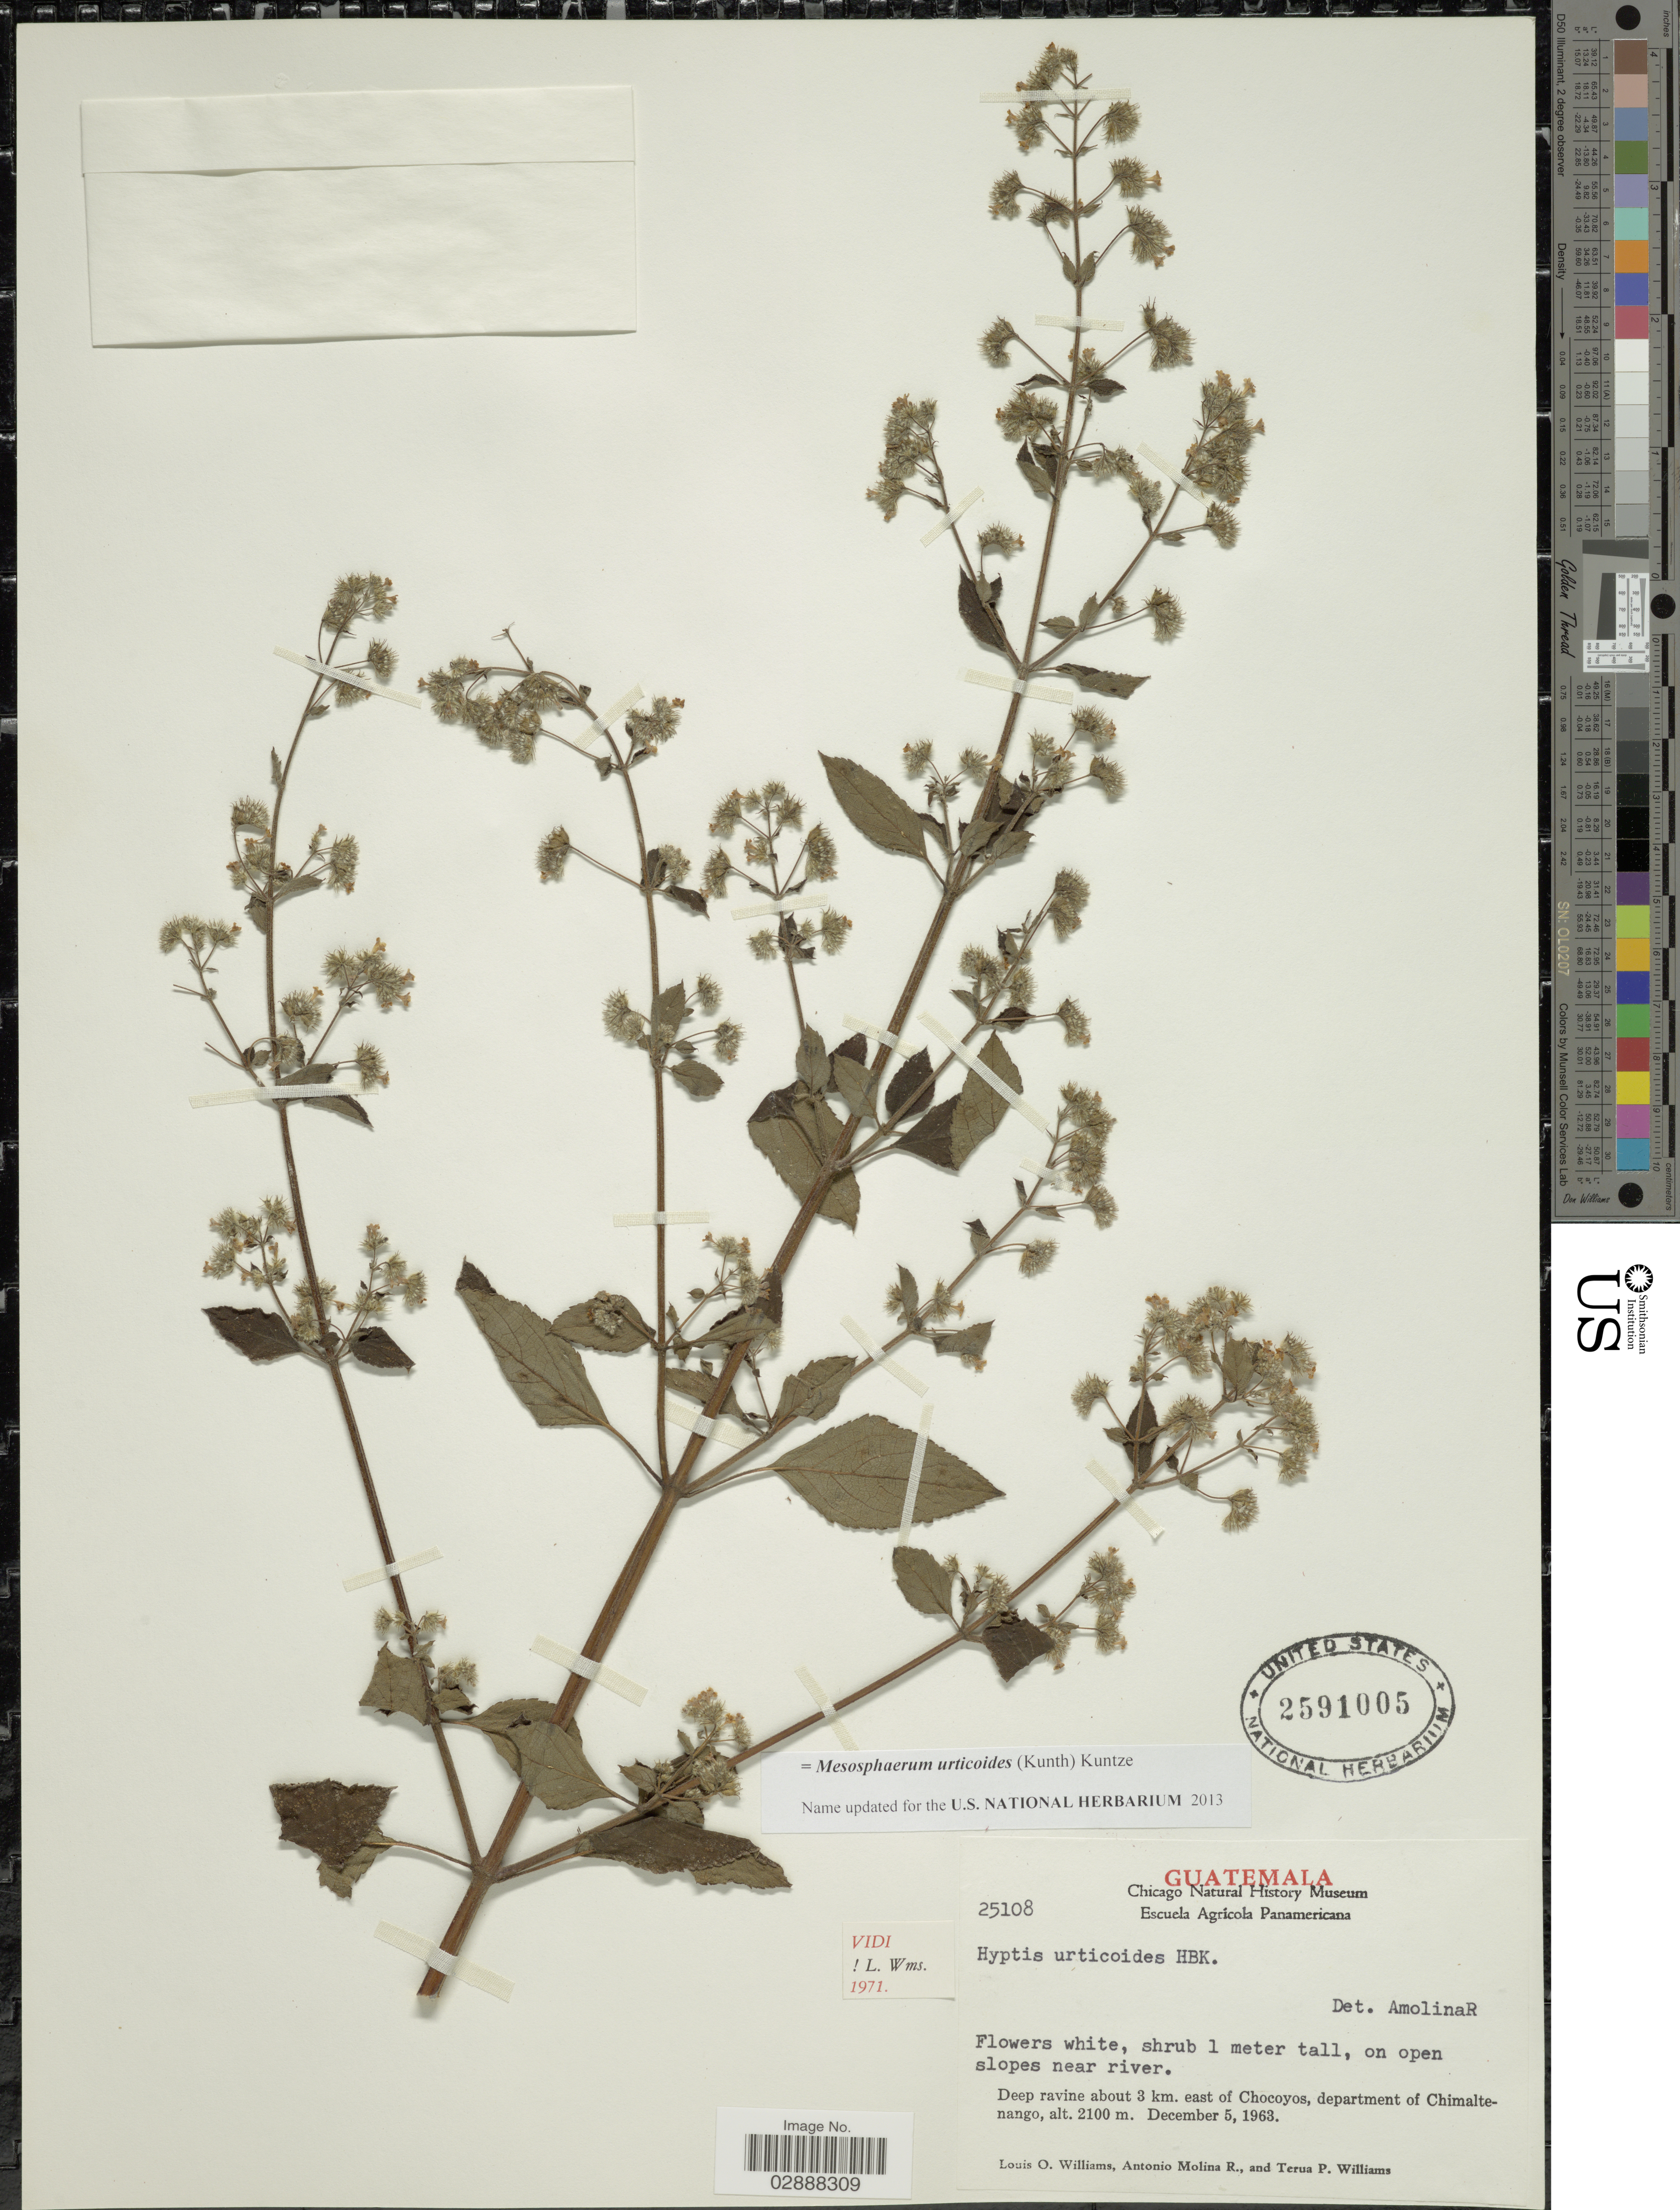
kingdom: Plantae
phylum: Tracheophyta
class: Magnoliopsida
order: Lamiales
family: Lamiaceae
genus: Mesosphaerum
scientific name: Mesosphaerum urticoides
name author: (Kunth) Kuntze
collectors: L. O. Williams, A. Molina R. & T. Williams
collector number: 25108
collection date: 1963-12-05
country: Guatemala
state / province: Chimaltenango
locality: Deep ravine about 3 km. east of Chocoyosm department of Chimaltenango.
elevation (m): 2100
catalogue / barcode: US 2591005